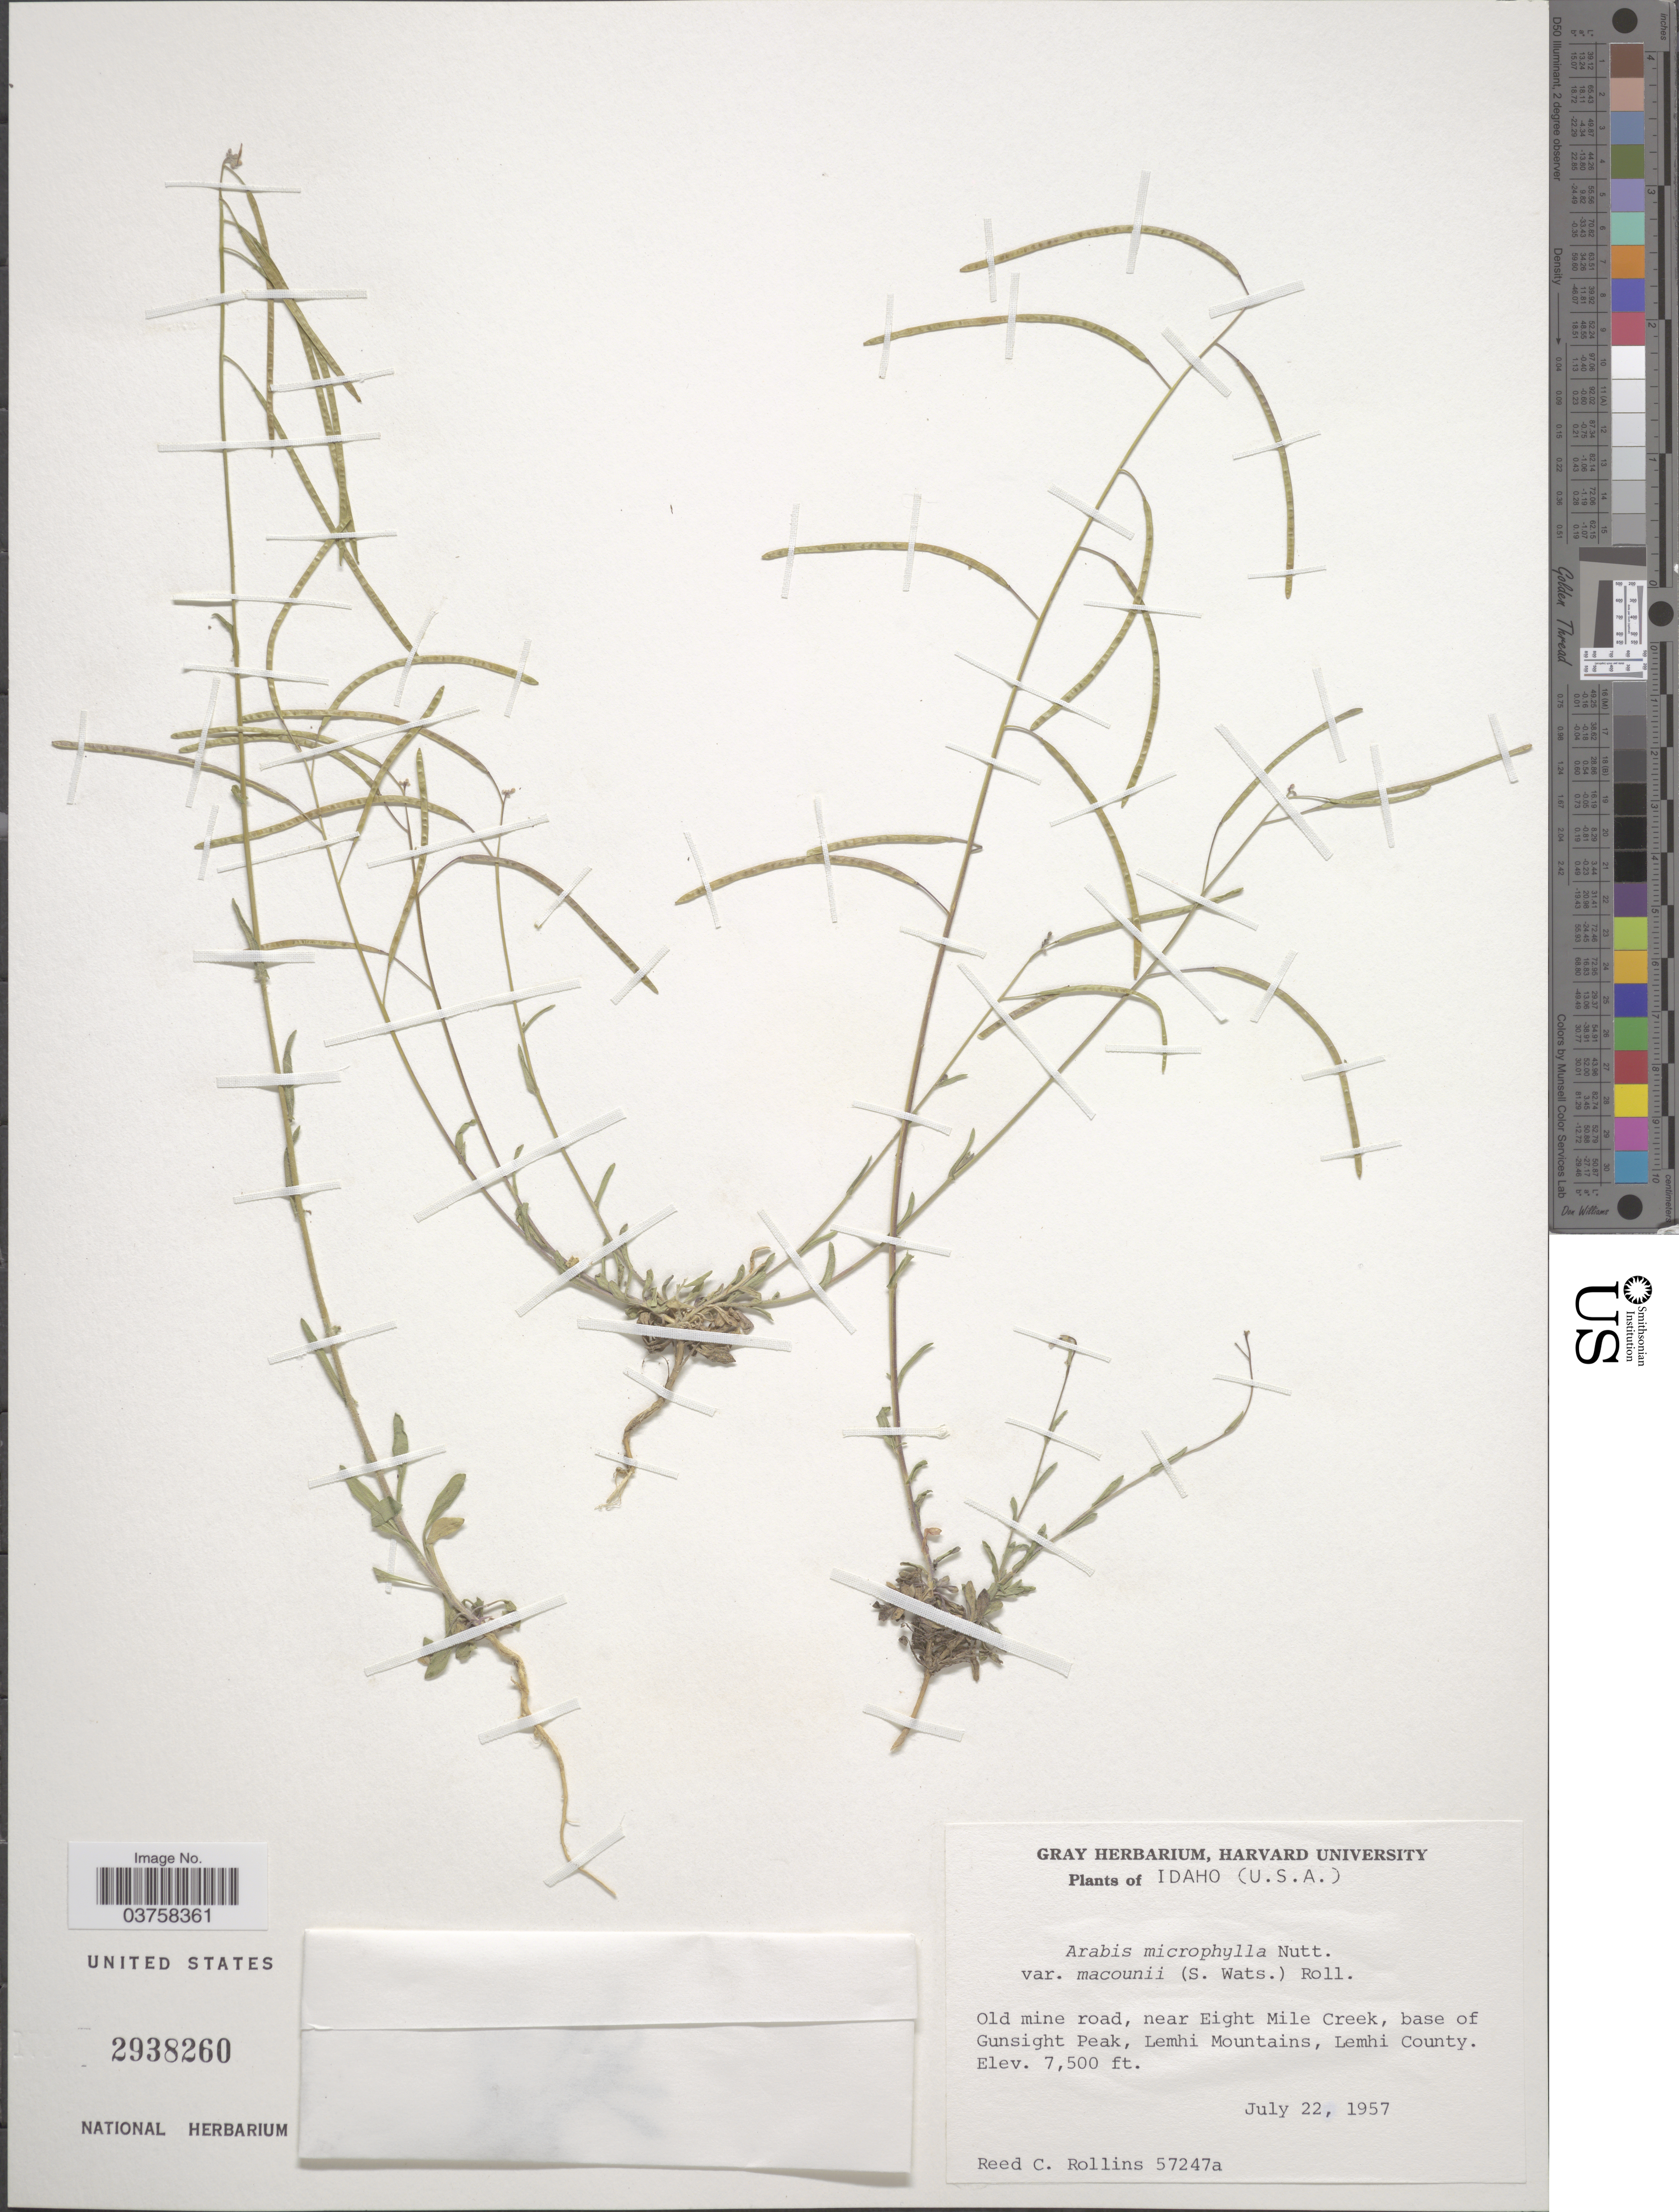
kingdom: Plantae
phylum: Tracheophyta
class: Magnoliopsida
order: Brassicales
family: Brassicaceae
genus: Arabis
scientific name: Arabis microphylla var. macounii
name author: (S. Watson) Rollins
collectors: R. C. Rollins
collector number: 57247a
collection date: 1957-07-22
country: United States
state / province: Idaho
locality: Old mine road, near Eight Mile Creek, base of Gunsight Peak, Lemhi Mountains, Lemhi County.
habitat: old mine road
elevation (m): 2286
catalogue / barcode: US 2938260